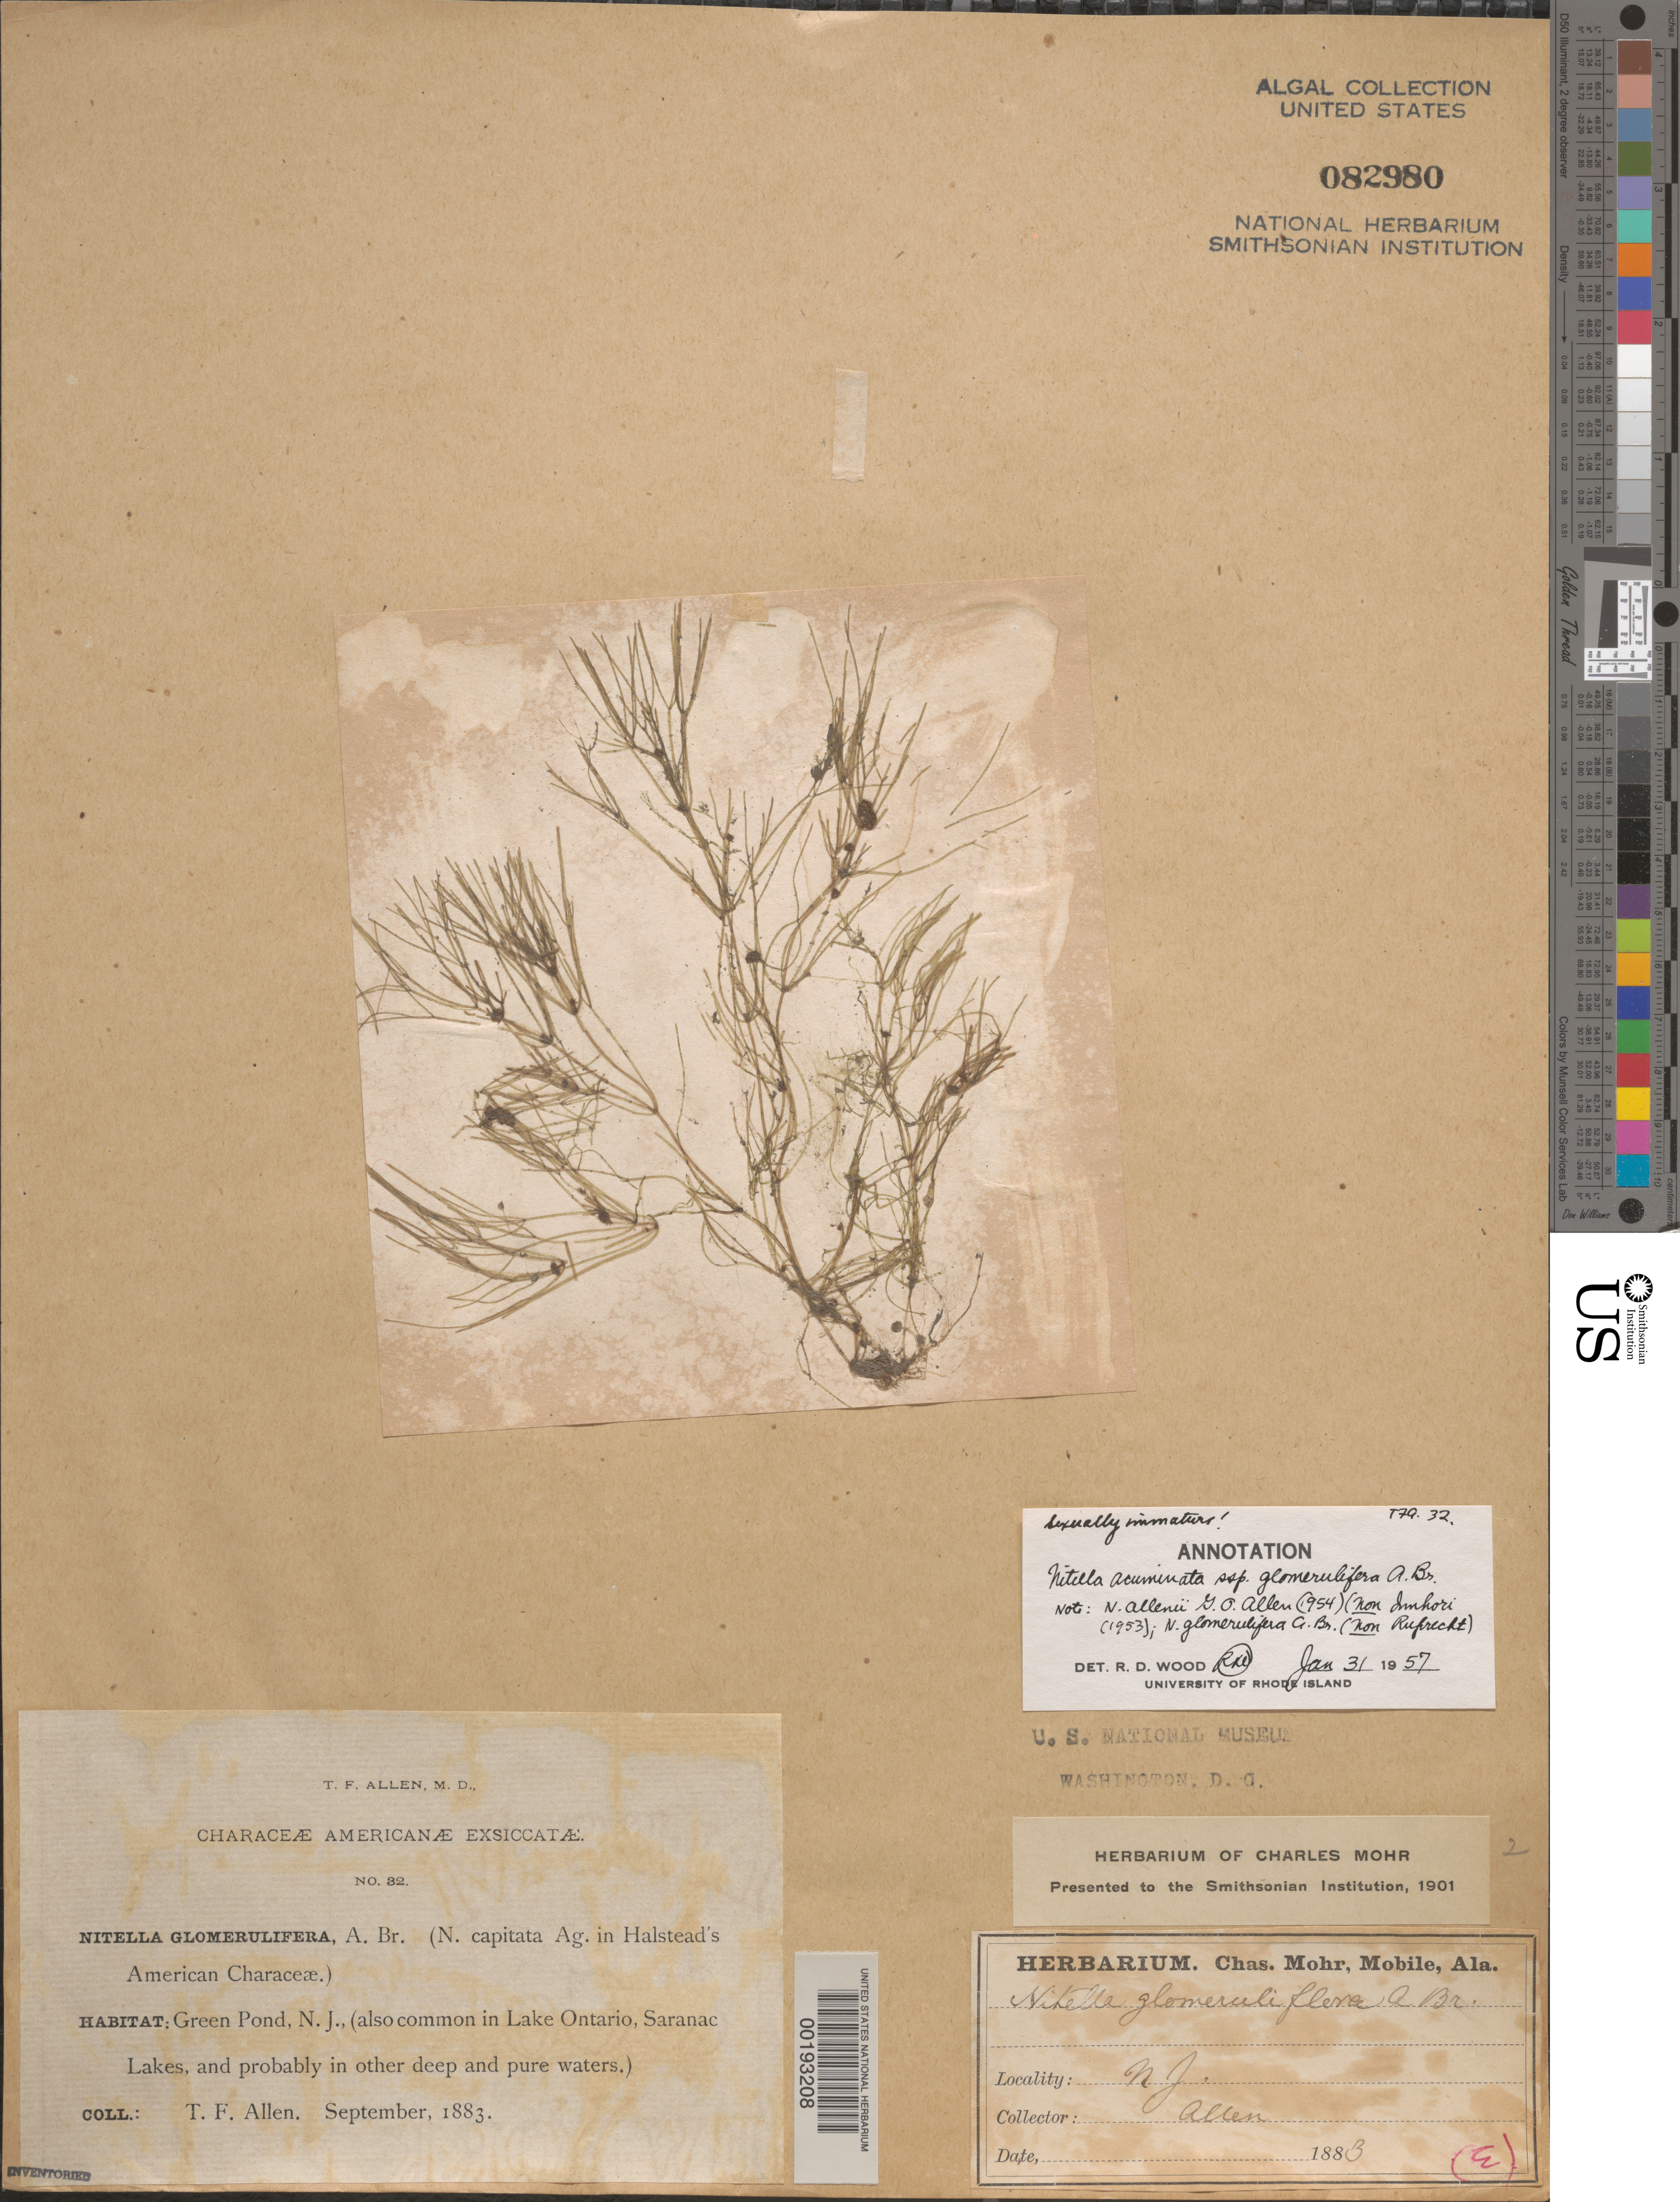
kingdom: Plantae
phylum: Charophyta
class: Charophyceae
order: Charales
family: Characeae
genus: Nitella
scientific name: Nitella acuminata subsp. glomerulifera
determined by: Wood, R. D.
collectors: T. F. Allen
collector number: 32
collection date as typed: Sep 1883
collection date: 1883-09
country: United States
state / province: New Jersey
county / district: Morris County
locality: Green Pond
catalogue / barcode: US 82980